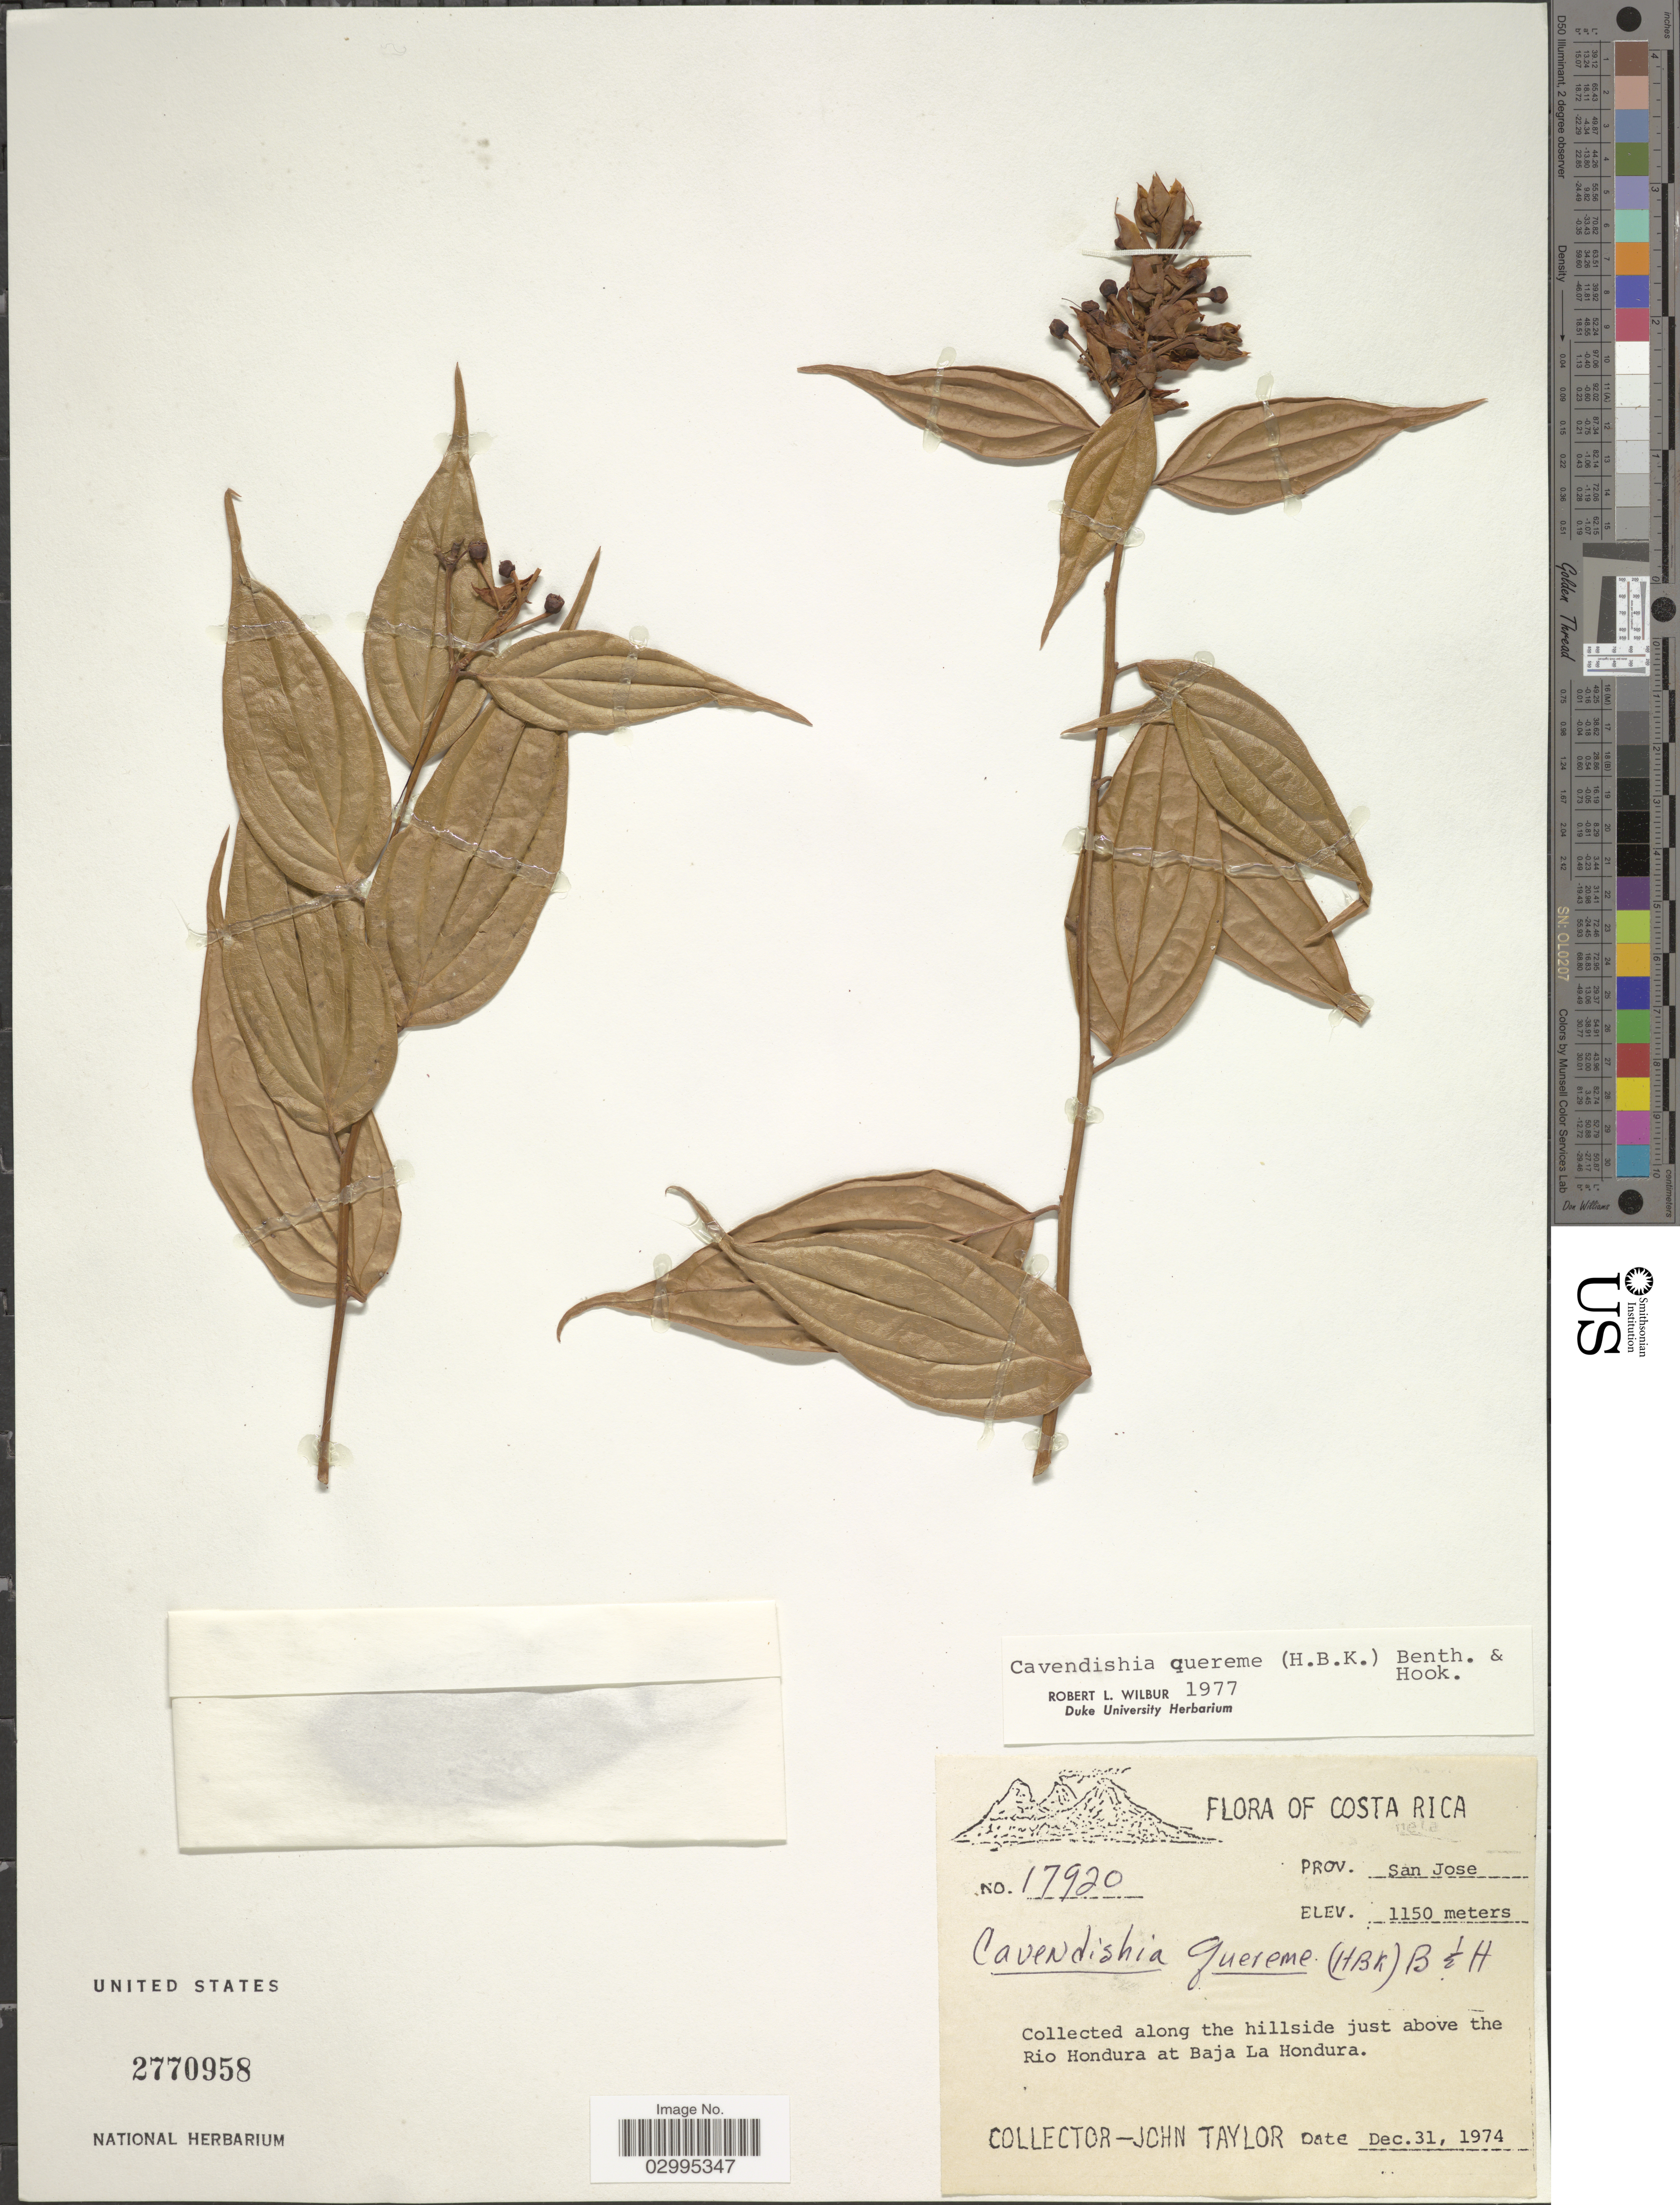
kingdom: Plantae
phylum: Tracheophyta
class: Magnoliopsida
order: Ericales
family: Ericaceae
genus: Cavendishia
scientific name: Cavendishia quereme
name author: (Kunth) Benth. & Hook. f.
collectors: J. Taylor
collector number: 17920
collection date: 1974-12-31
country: Costa Rica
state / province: San José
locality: Along the hillside just above the Rio Hondura at Baja La Hondura.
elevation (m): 1150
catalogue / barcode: US 2770958